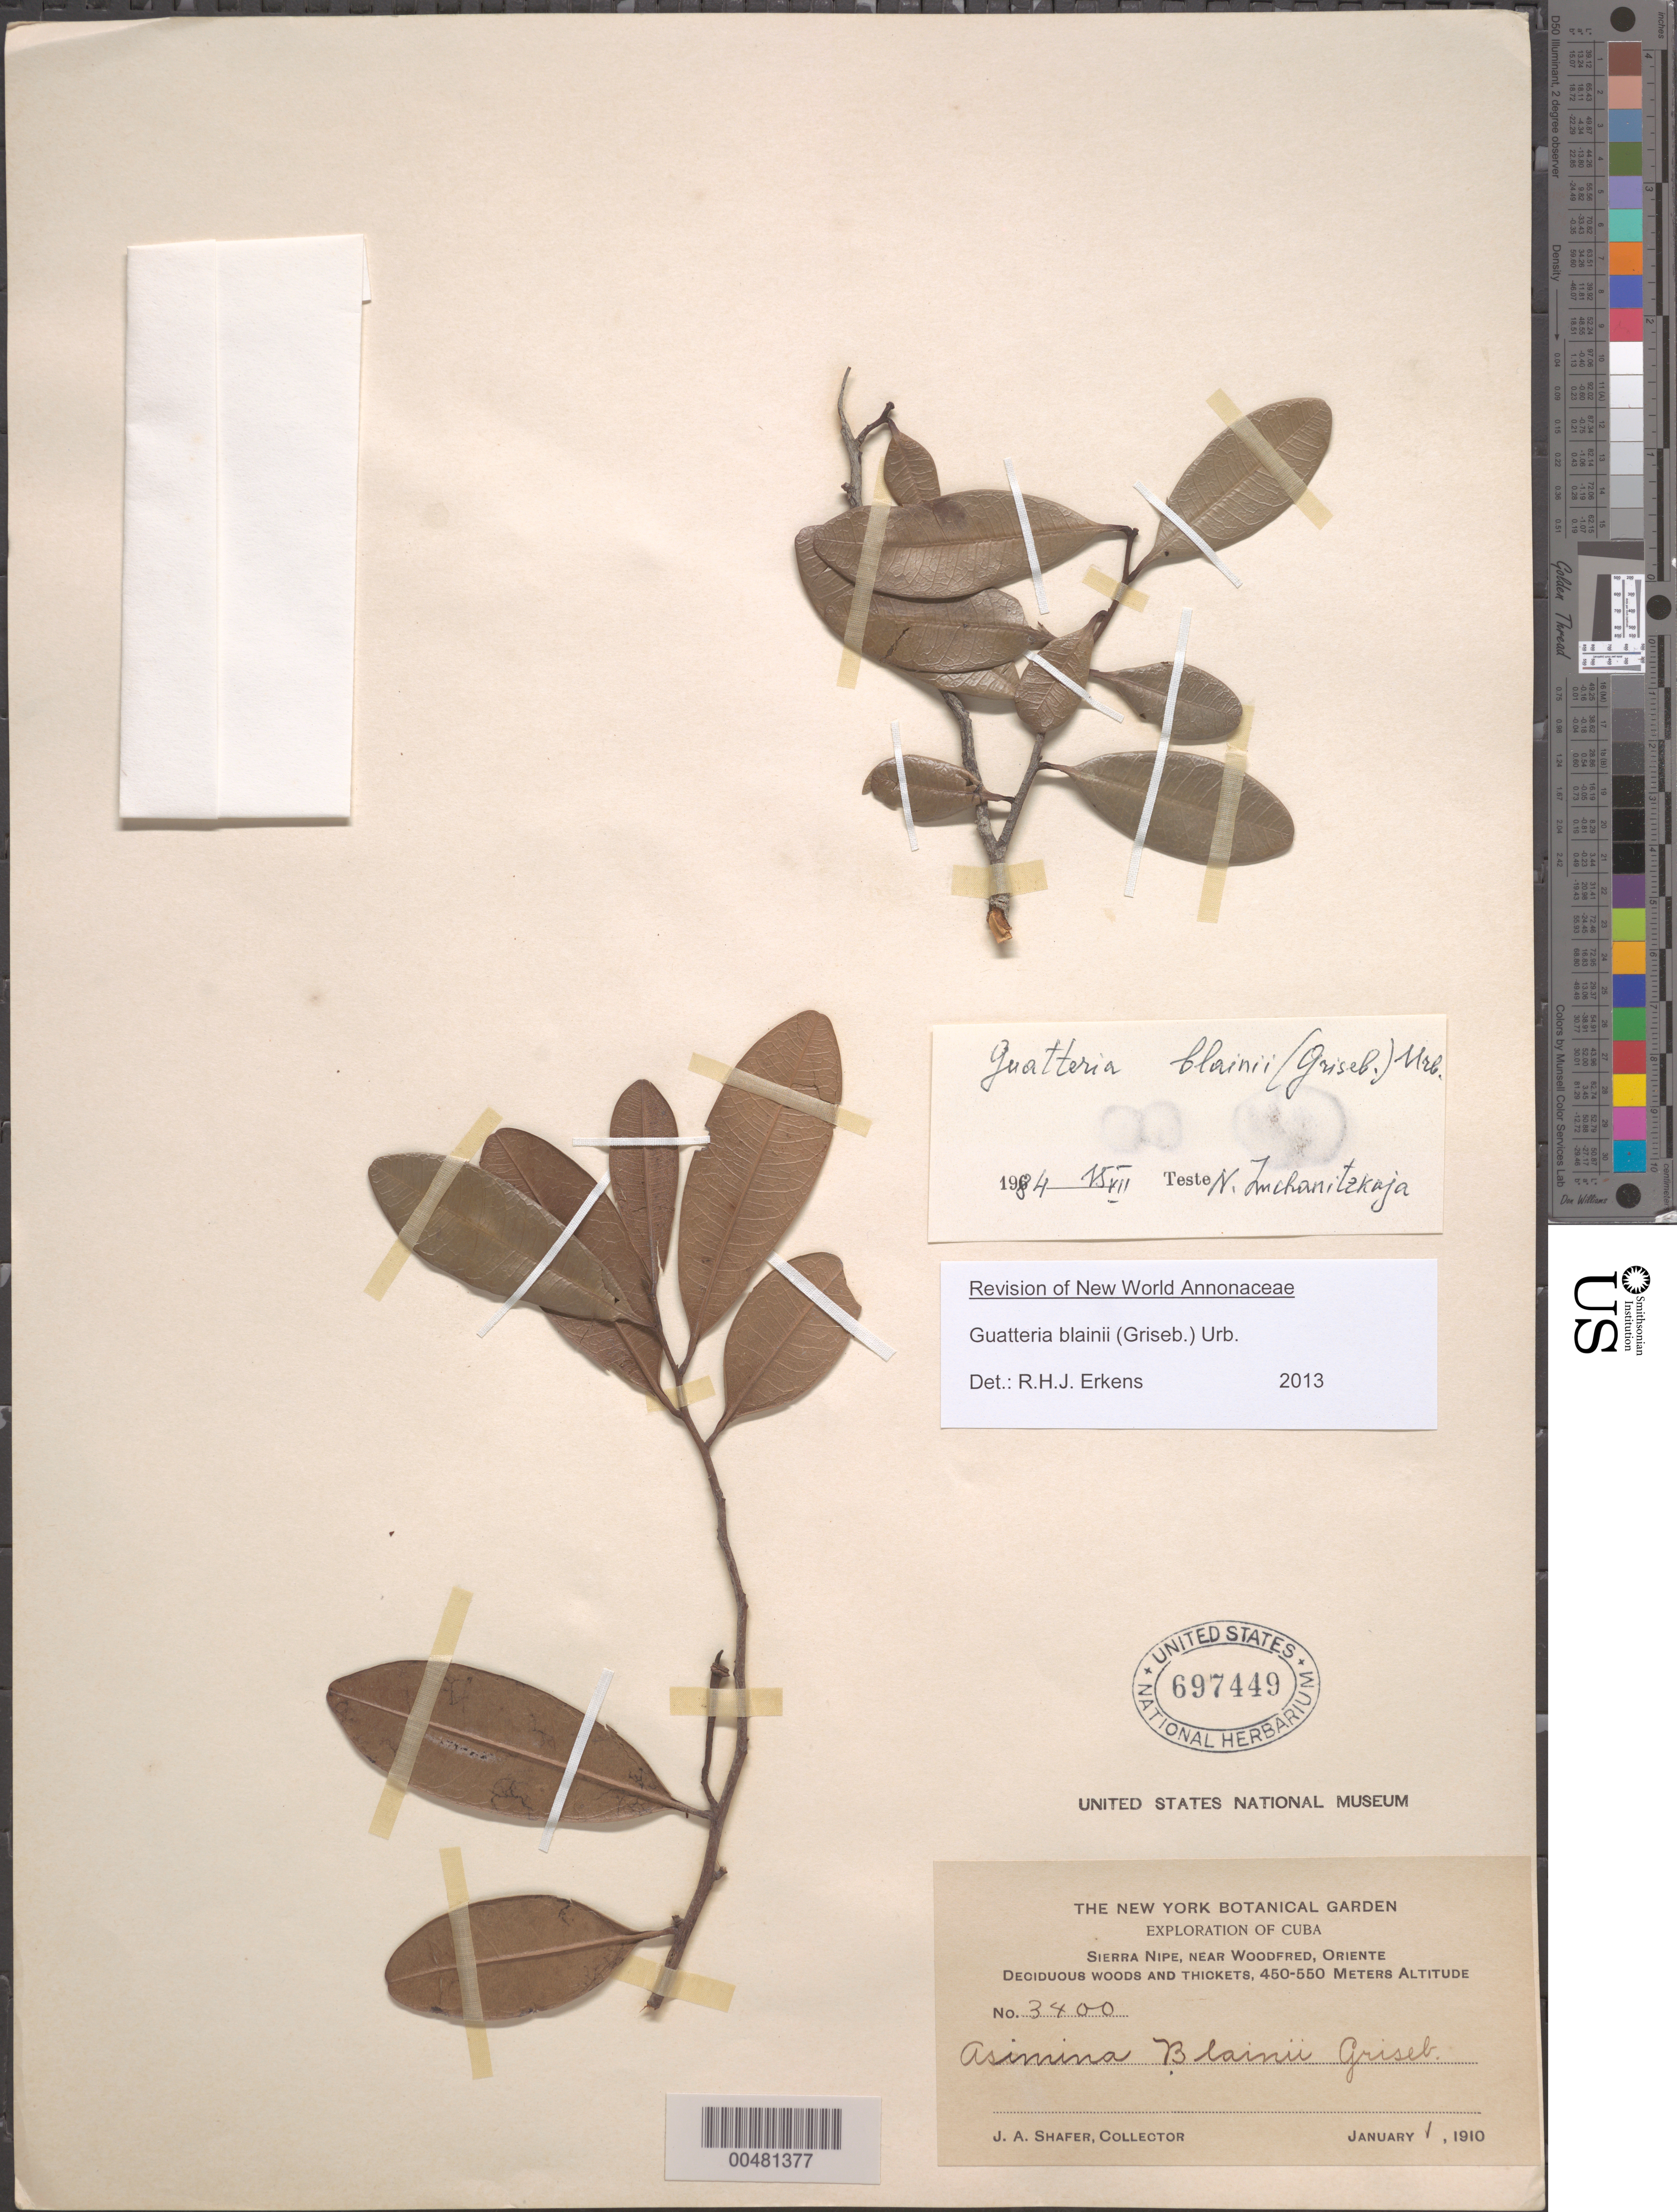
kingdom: Plantae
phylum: Tracheophyta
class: Magnoliopsida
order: Magnoliales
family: Annonaceae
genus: Guatteria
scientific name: Guatteria blainii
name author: (Griseb.) Urb.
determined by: Erkens, R. H. J.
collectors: J. A. Shafer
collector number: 3400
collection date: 1910-01-01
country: Cuba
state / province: Holguín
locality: Sierra Nipe, near Woodfred, Oriente [Holguín].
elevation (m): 450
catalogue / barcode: US 697449